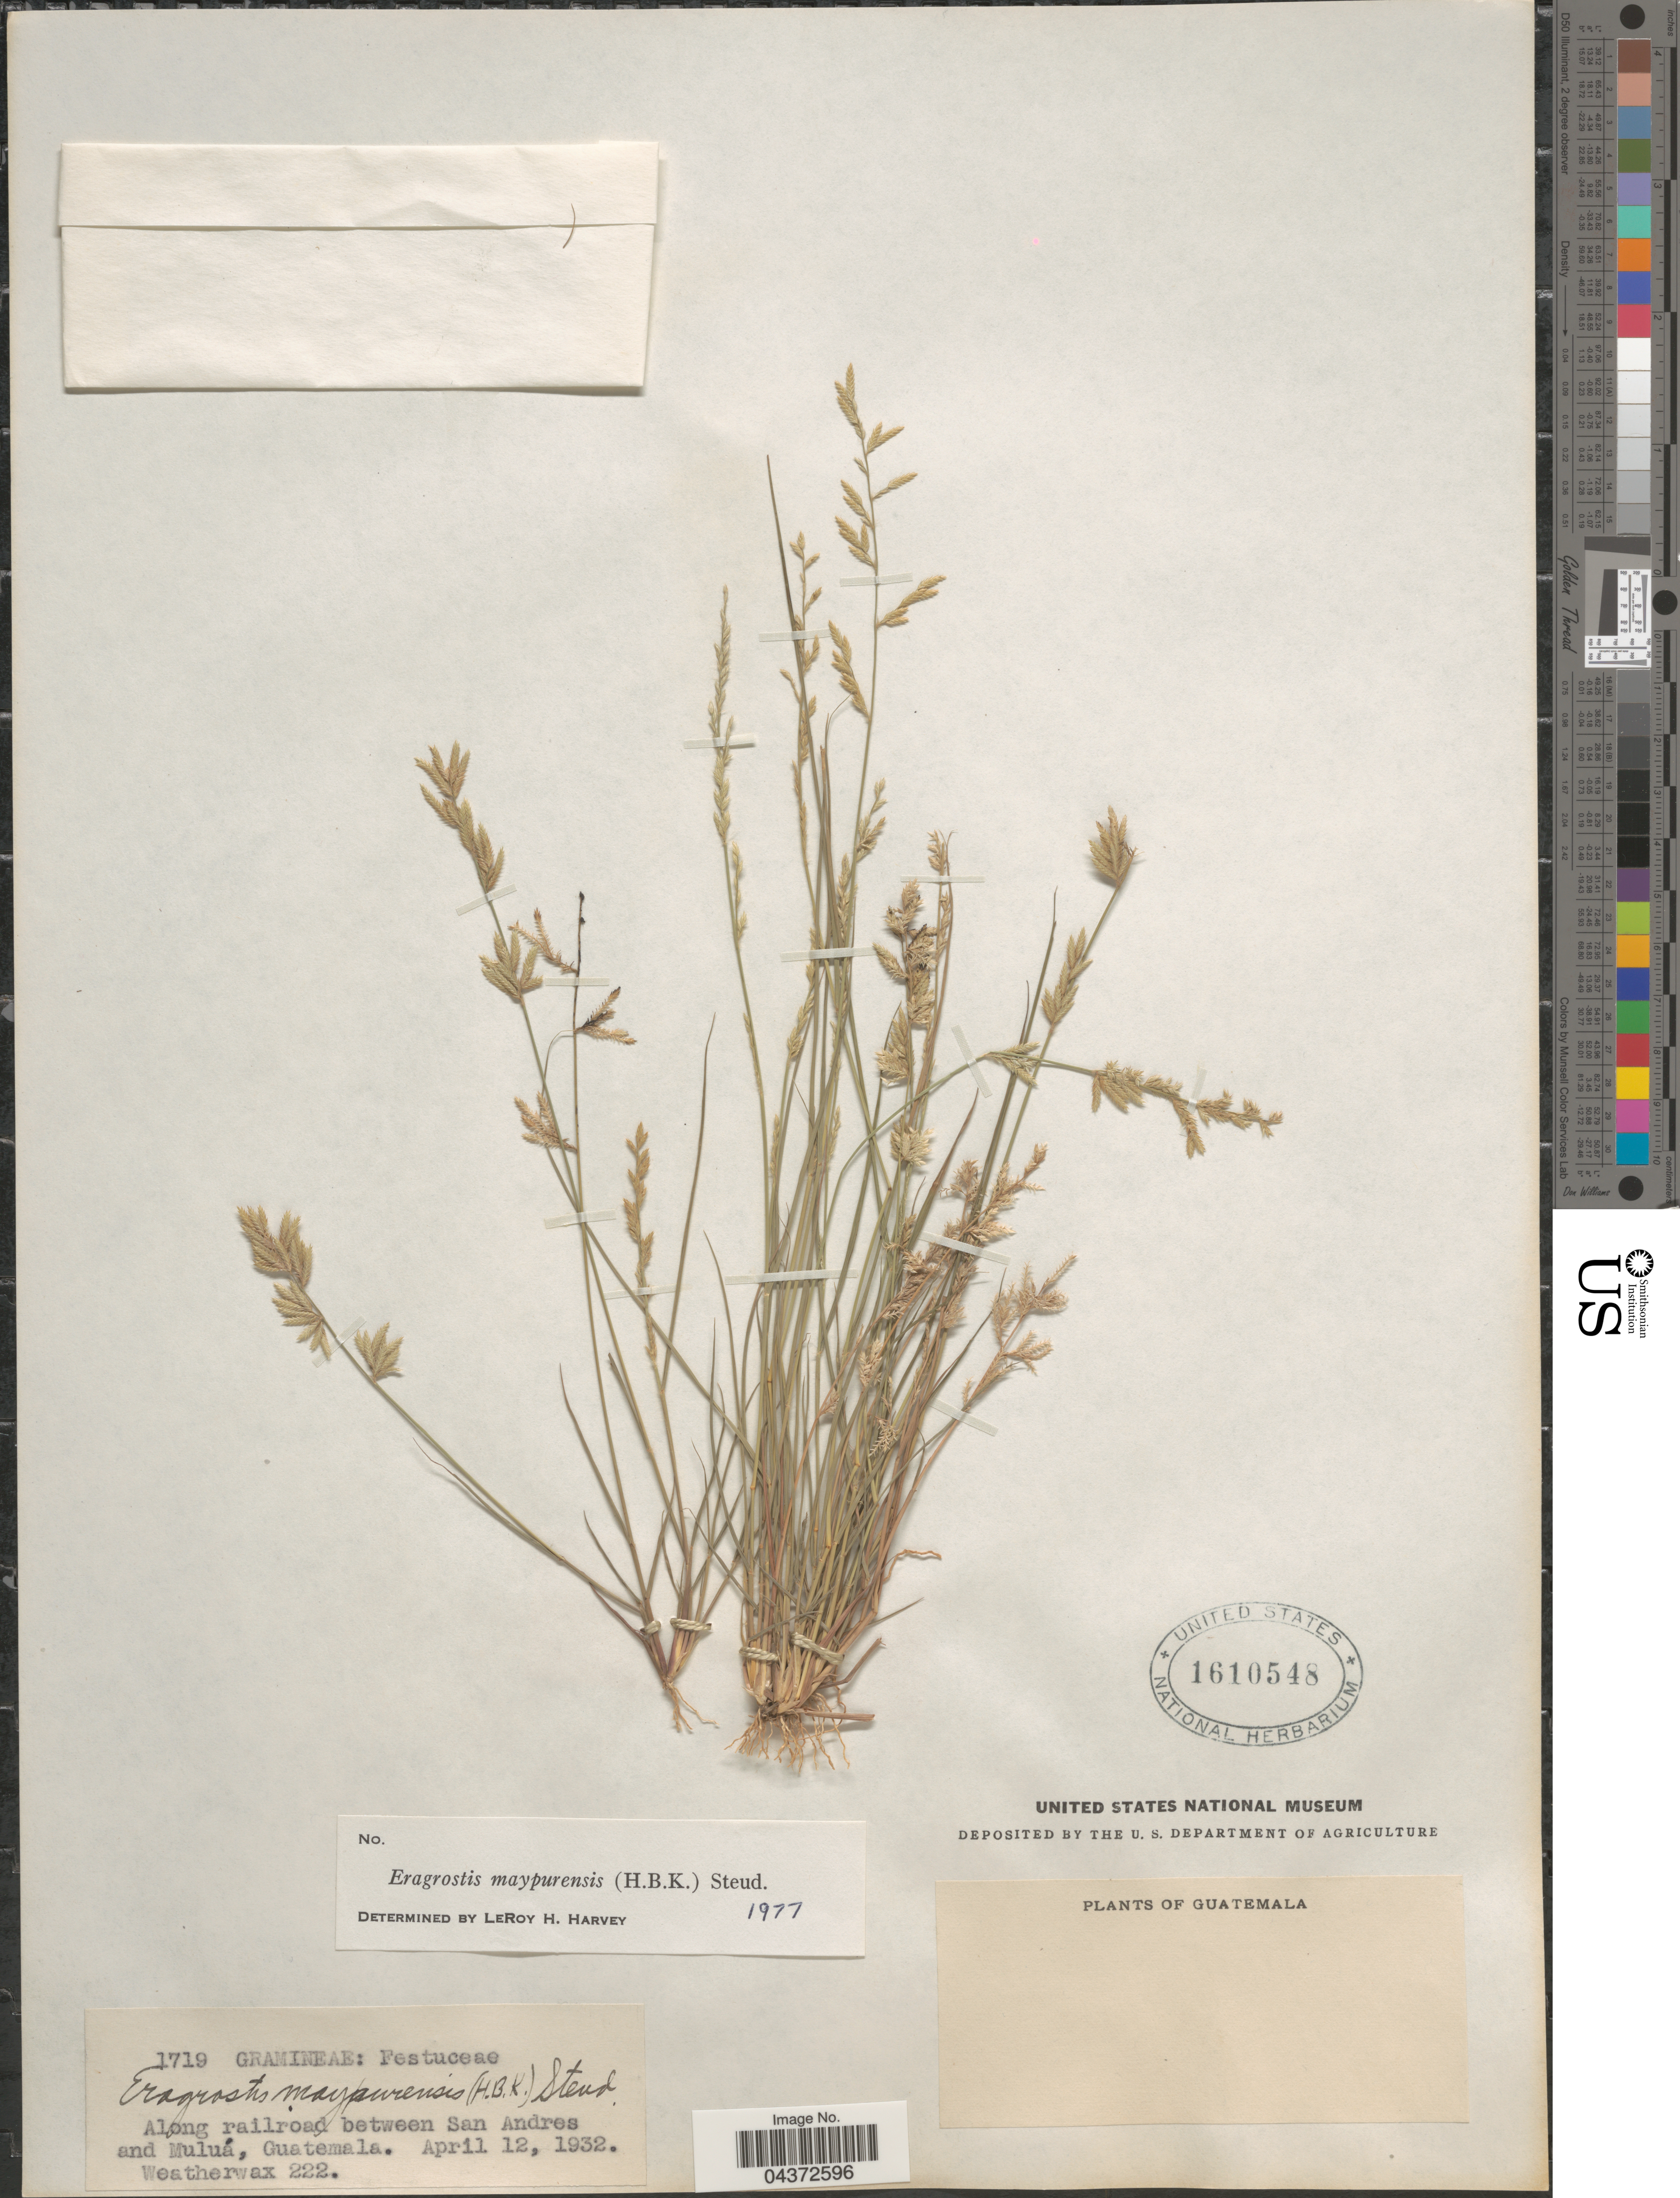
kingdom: Plantae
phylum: Tracheophyta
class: Liliopsida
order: Poales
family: Poaceae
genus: Eragrostis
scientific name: Eragrostis maypurensis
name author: (Kunth) Steud.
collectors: -. Weatherwax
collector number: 222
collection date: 1932-04-12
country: Guatemala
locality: Along railroad between San Andres and Muluá.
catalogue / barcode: US 1610548